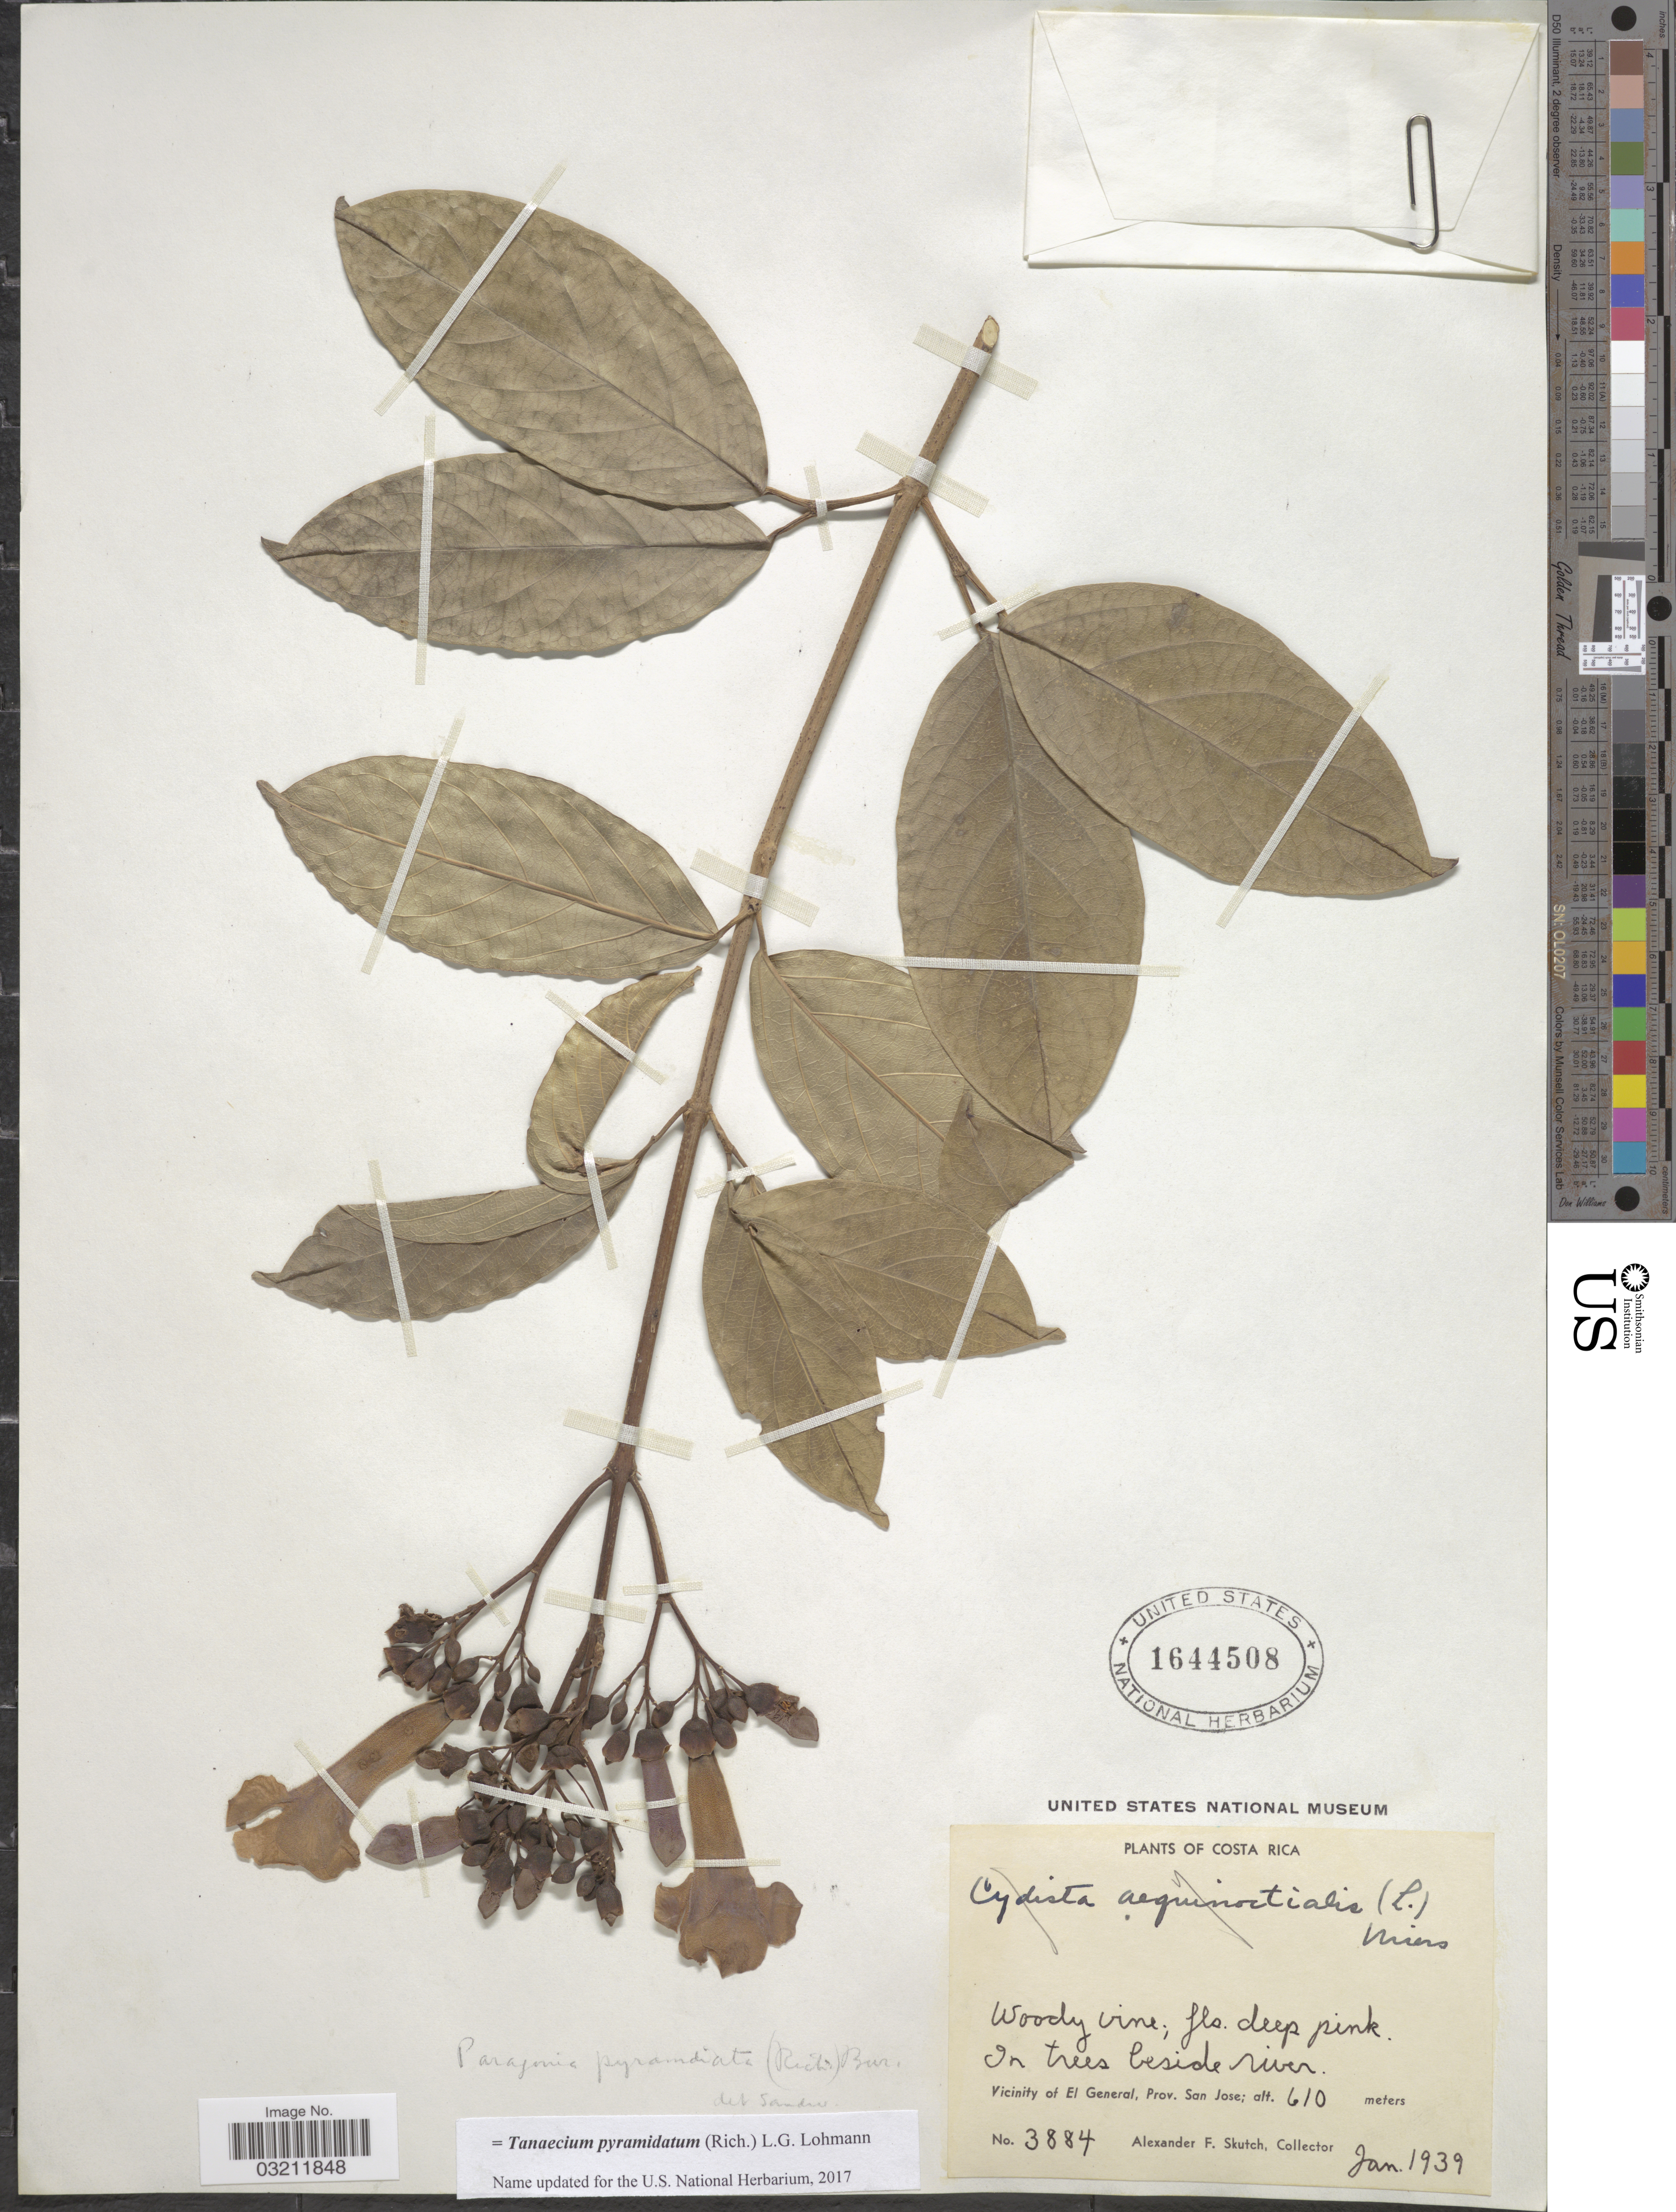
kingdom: Plantae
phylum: Tracheophyta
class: Magnoliopsida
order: Lamiales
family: Bignoniaceae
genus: Tanaecium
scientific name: Tanaecium pyramidatum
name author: (Rich.) L.G. Lohmann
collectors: A. F. Skutch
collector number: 3884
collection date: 1939-01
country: Costa Rica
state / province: San José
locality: Vicinity of El General.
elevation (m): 610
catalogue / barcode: US 1644508